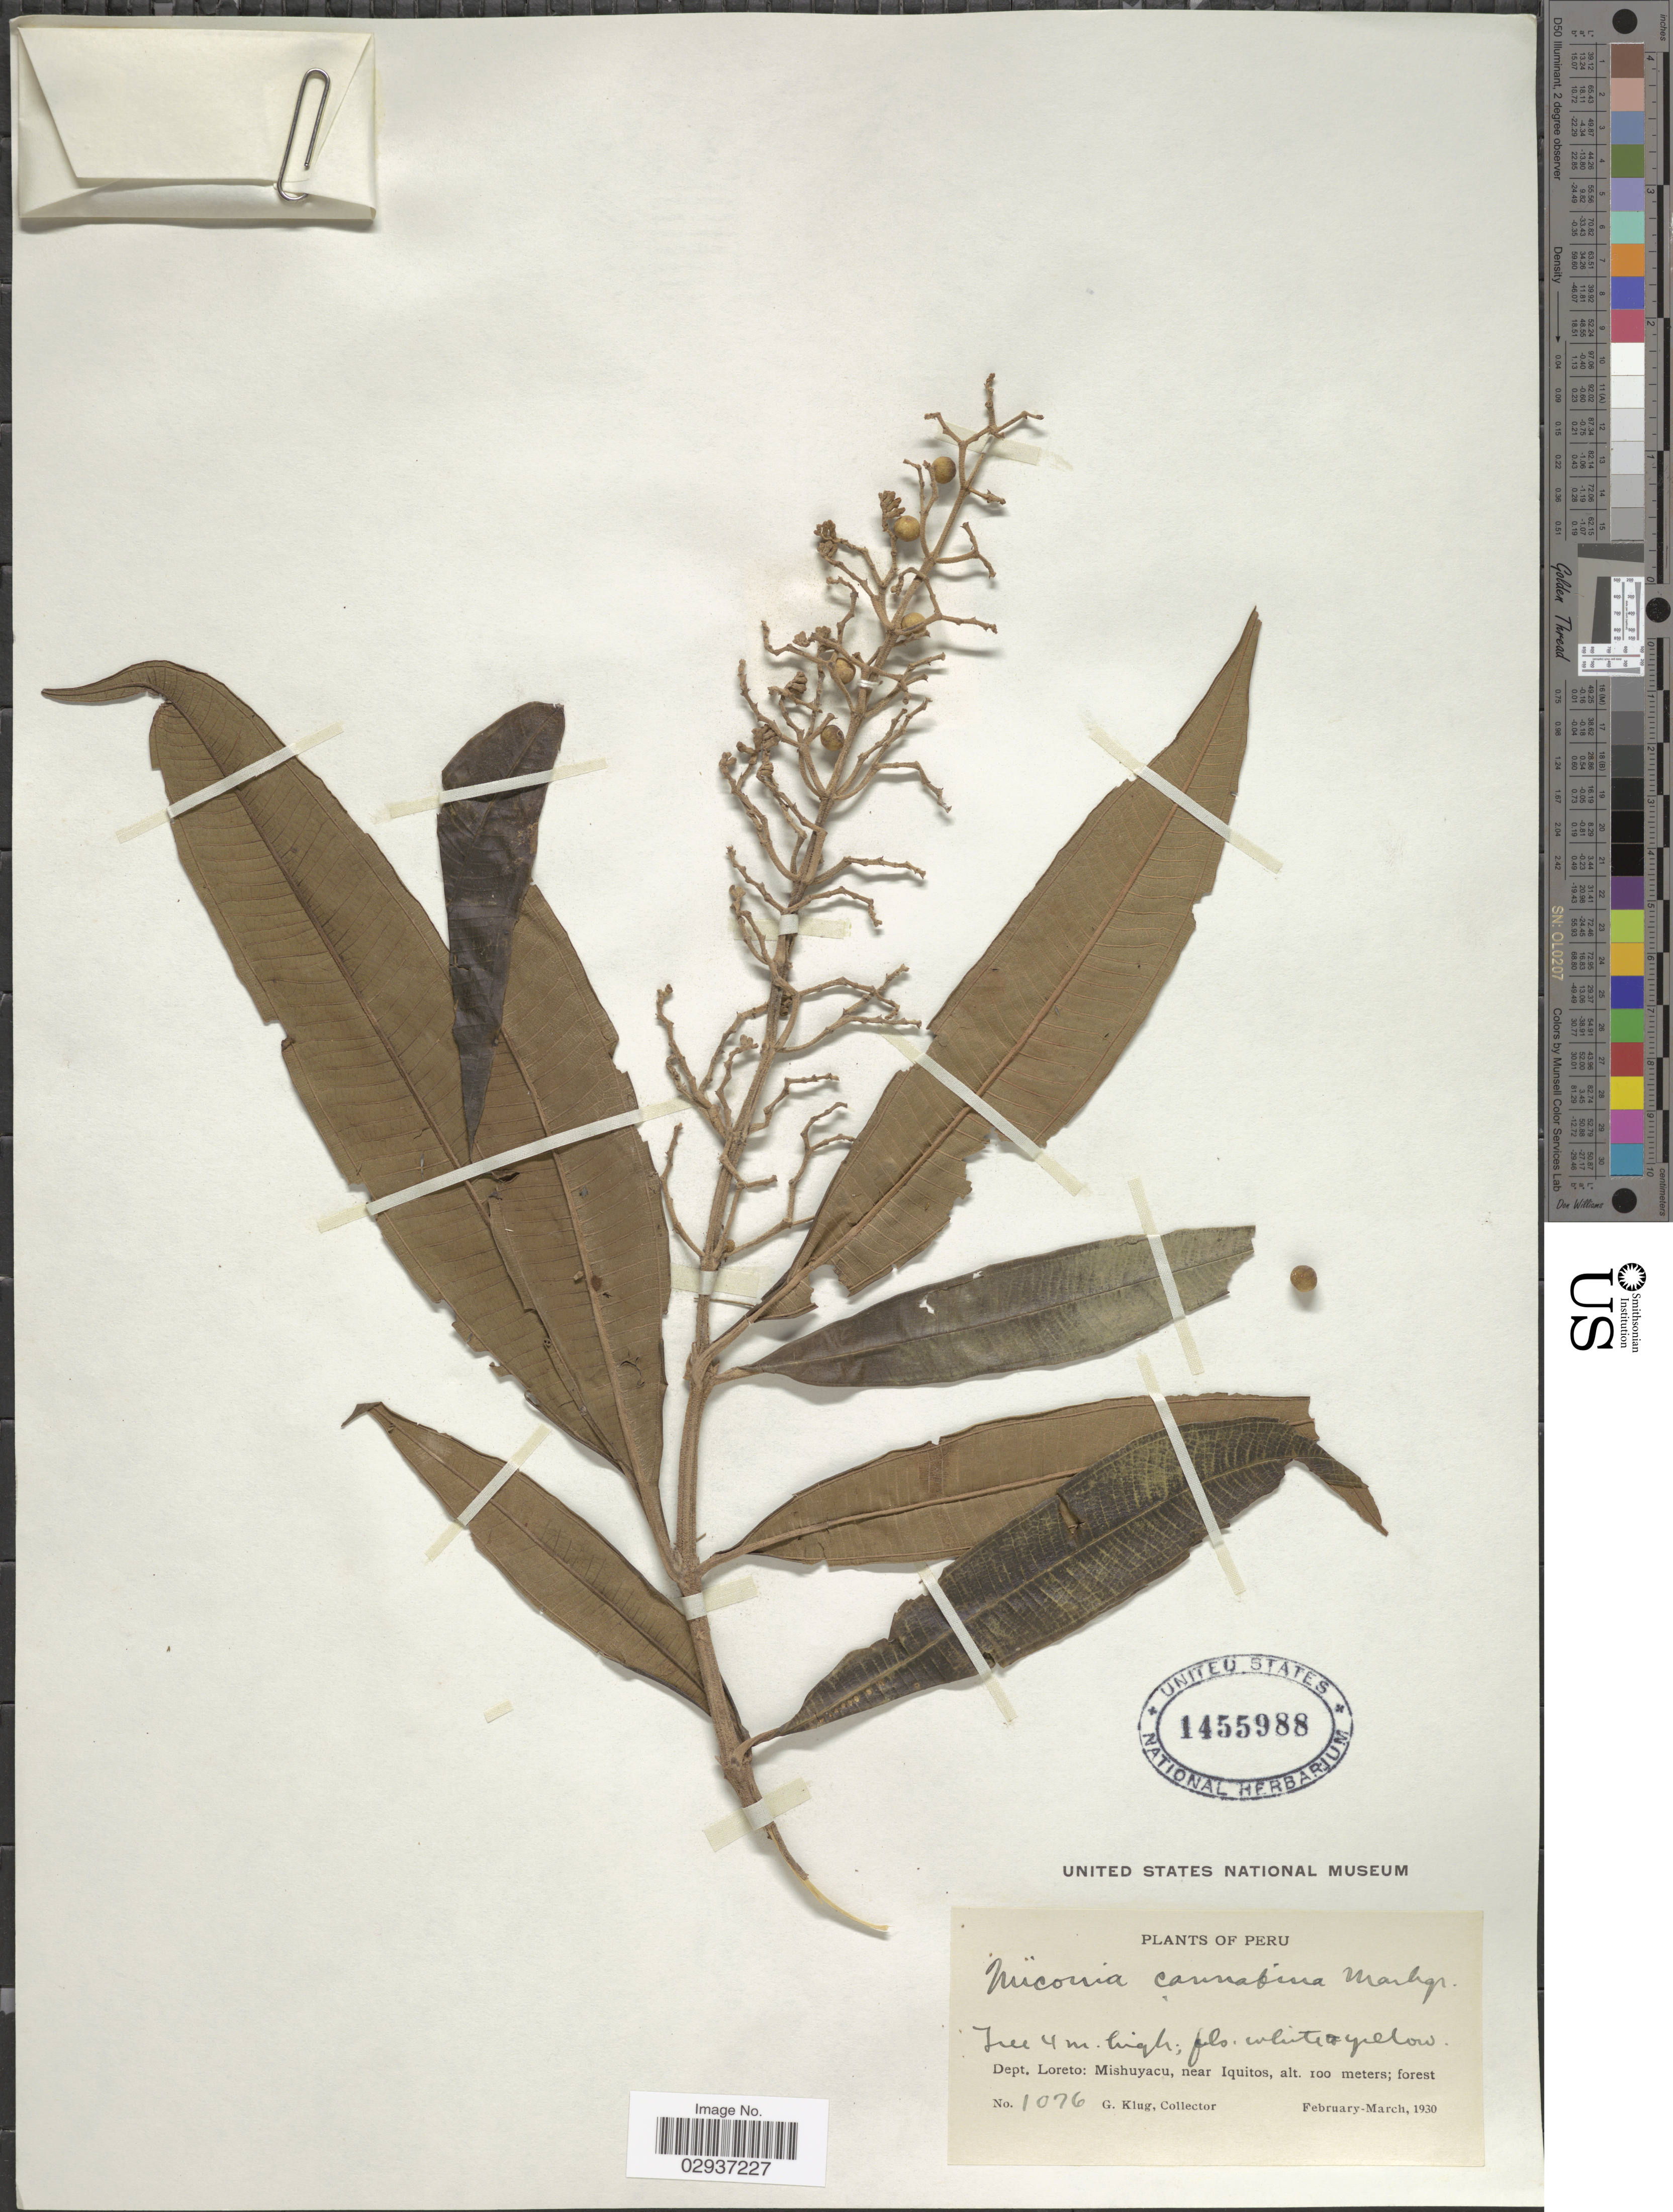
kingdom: Plantae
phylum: Tracheophyta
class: Magnoliopsida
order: Myrtales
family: Melastomataceae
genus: Miconia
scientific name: Miconia cannabina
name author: Markgr.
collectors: G. Klug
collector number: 1076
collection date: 1930-02/1930-03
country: Peru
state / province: Loreto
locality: Dept. Loreto: Mishuyacu, near Iquitos.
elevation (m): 100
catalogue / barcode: US 1455988